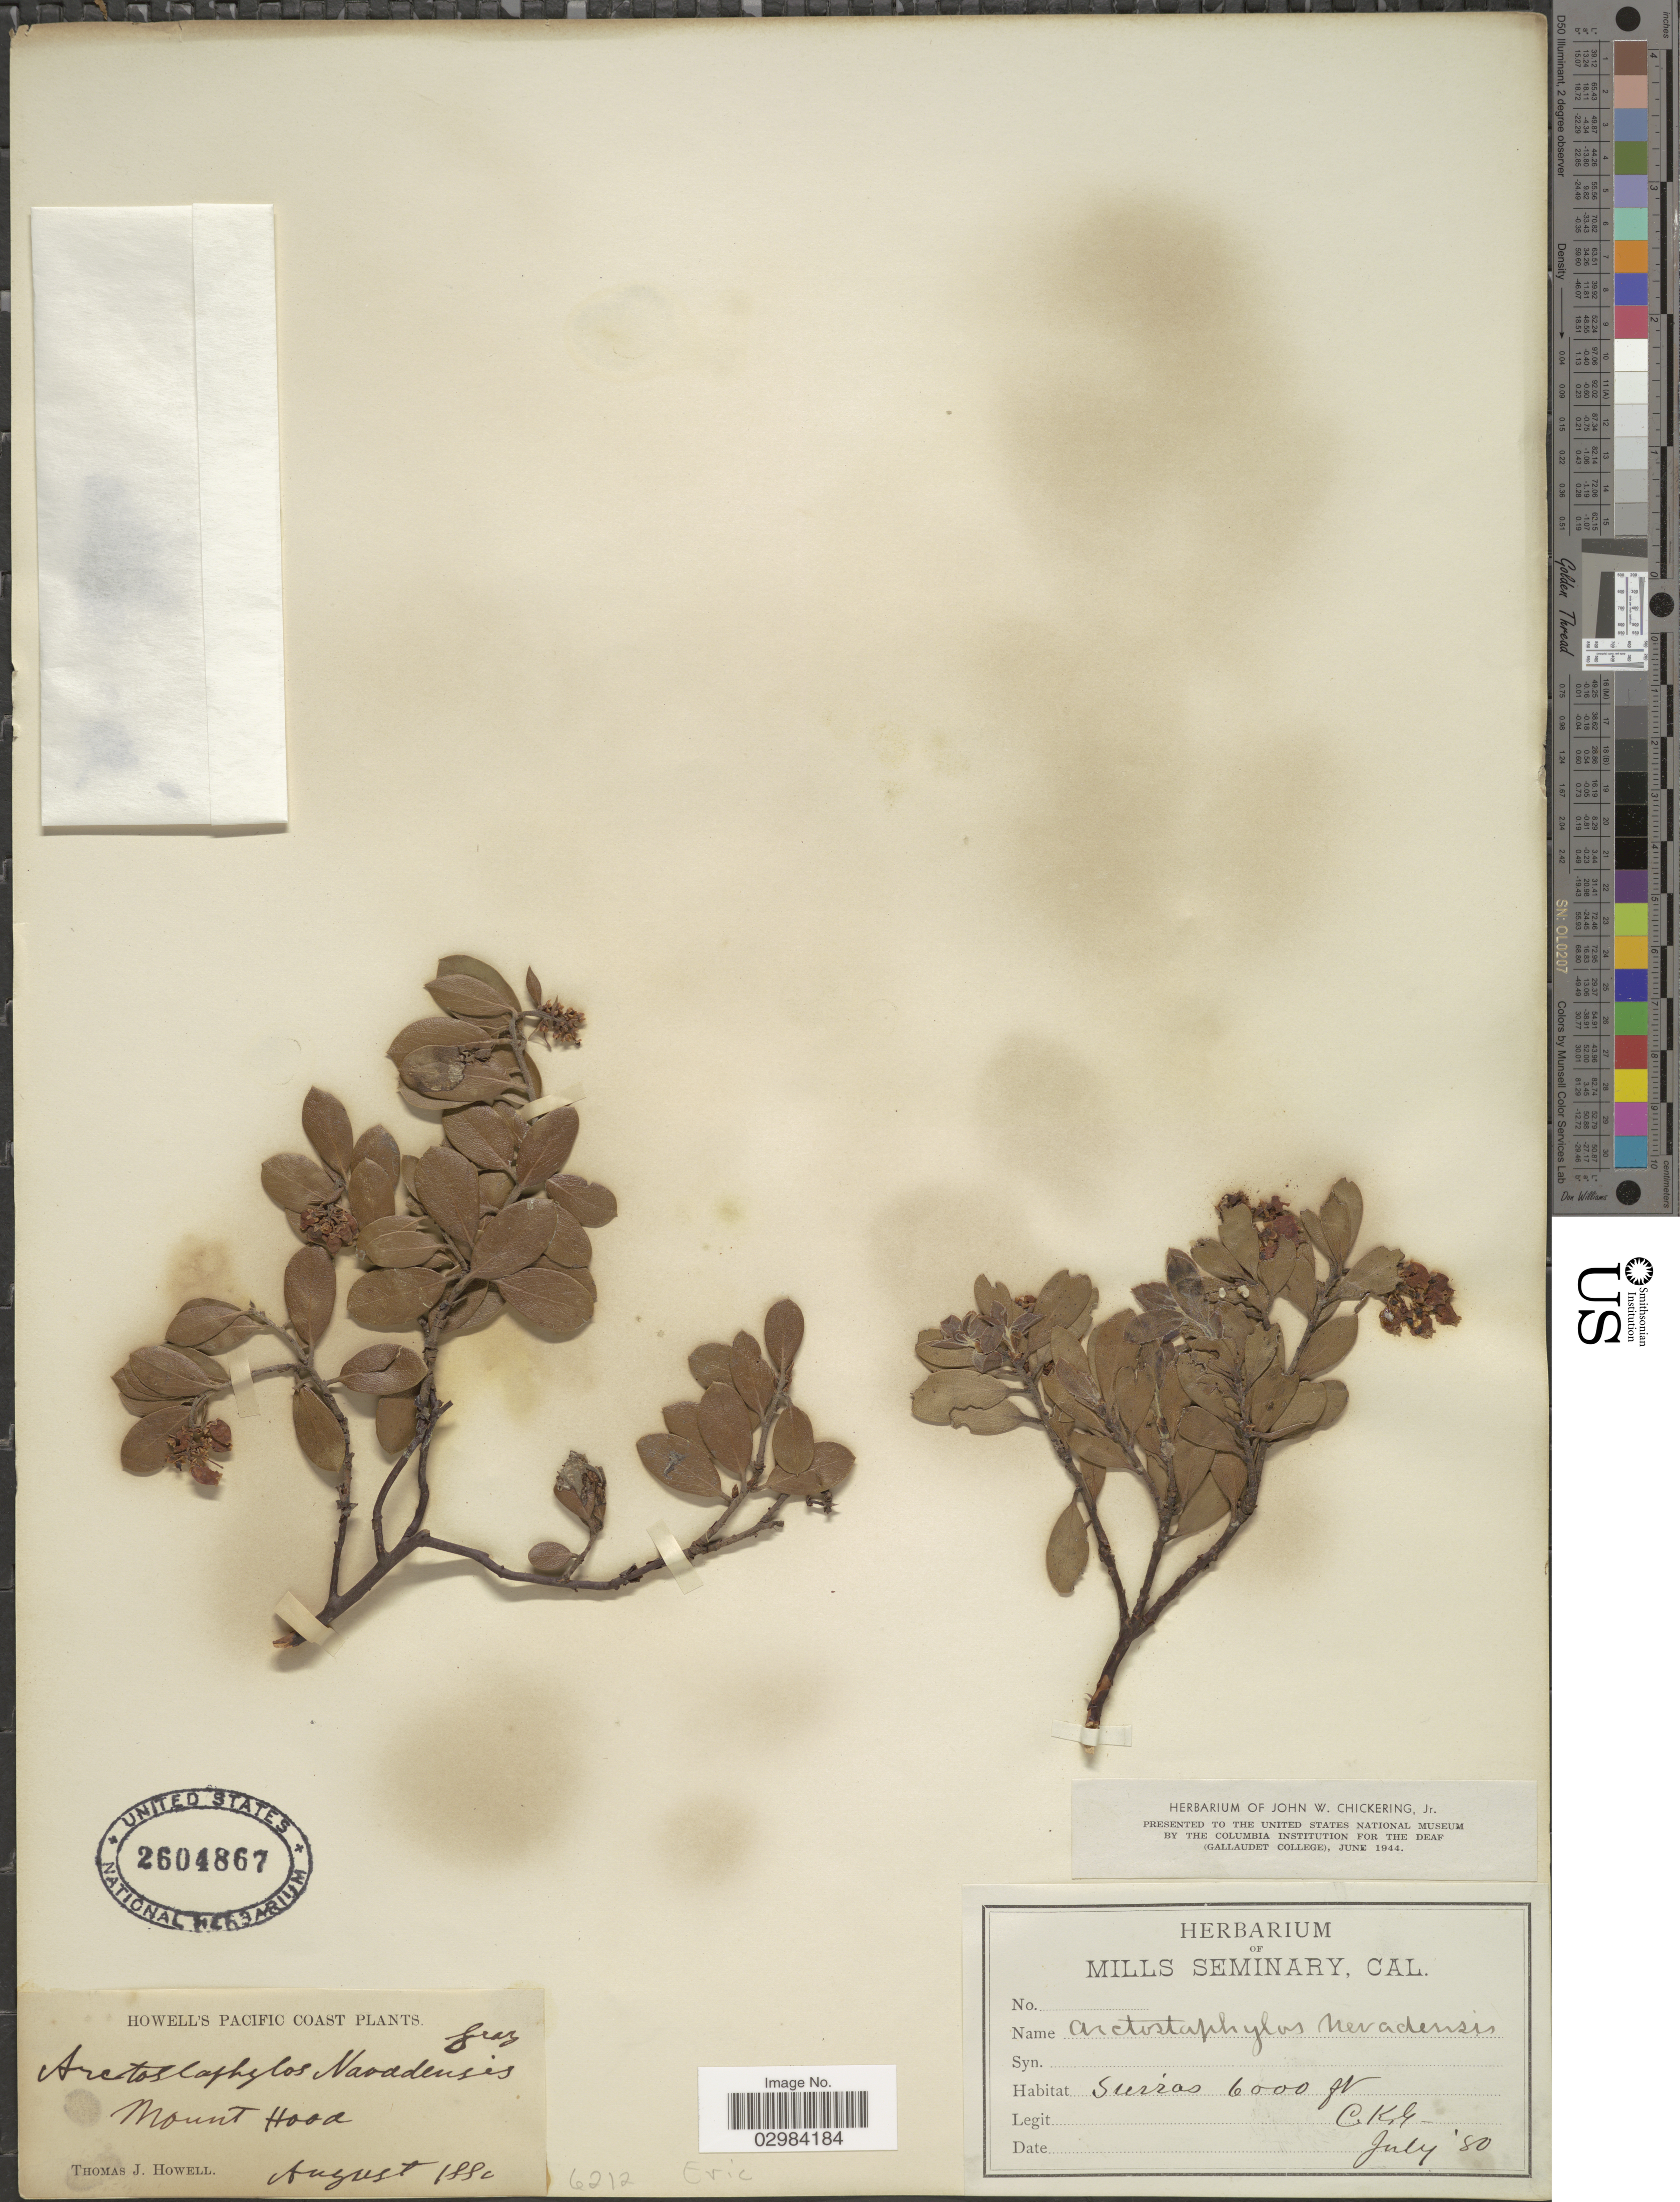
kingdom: Plantae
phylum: Tracheophyta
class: Magnoliopsida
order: Ericales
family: Ericaceae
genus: Arctostaphylos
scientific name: Arctostaphylos nevadensis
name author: A. Gray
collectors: T. J. Howell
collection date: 1880-08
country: United States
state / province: Oregon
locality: Pacific Coast, Mount Hood.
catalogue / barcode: US 2604867